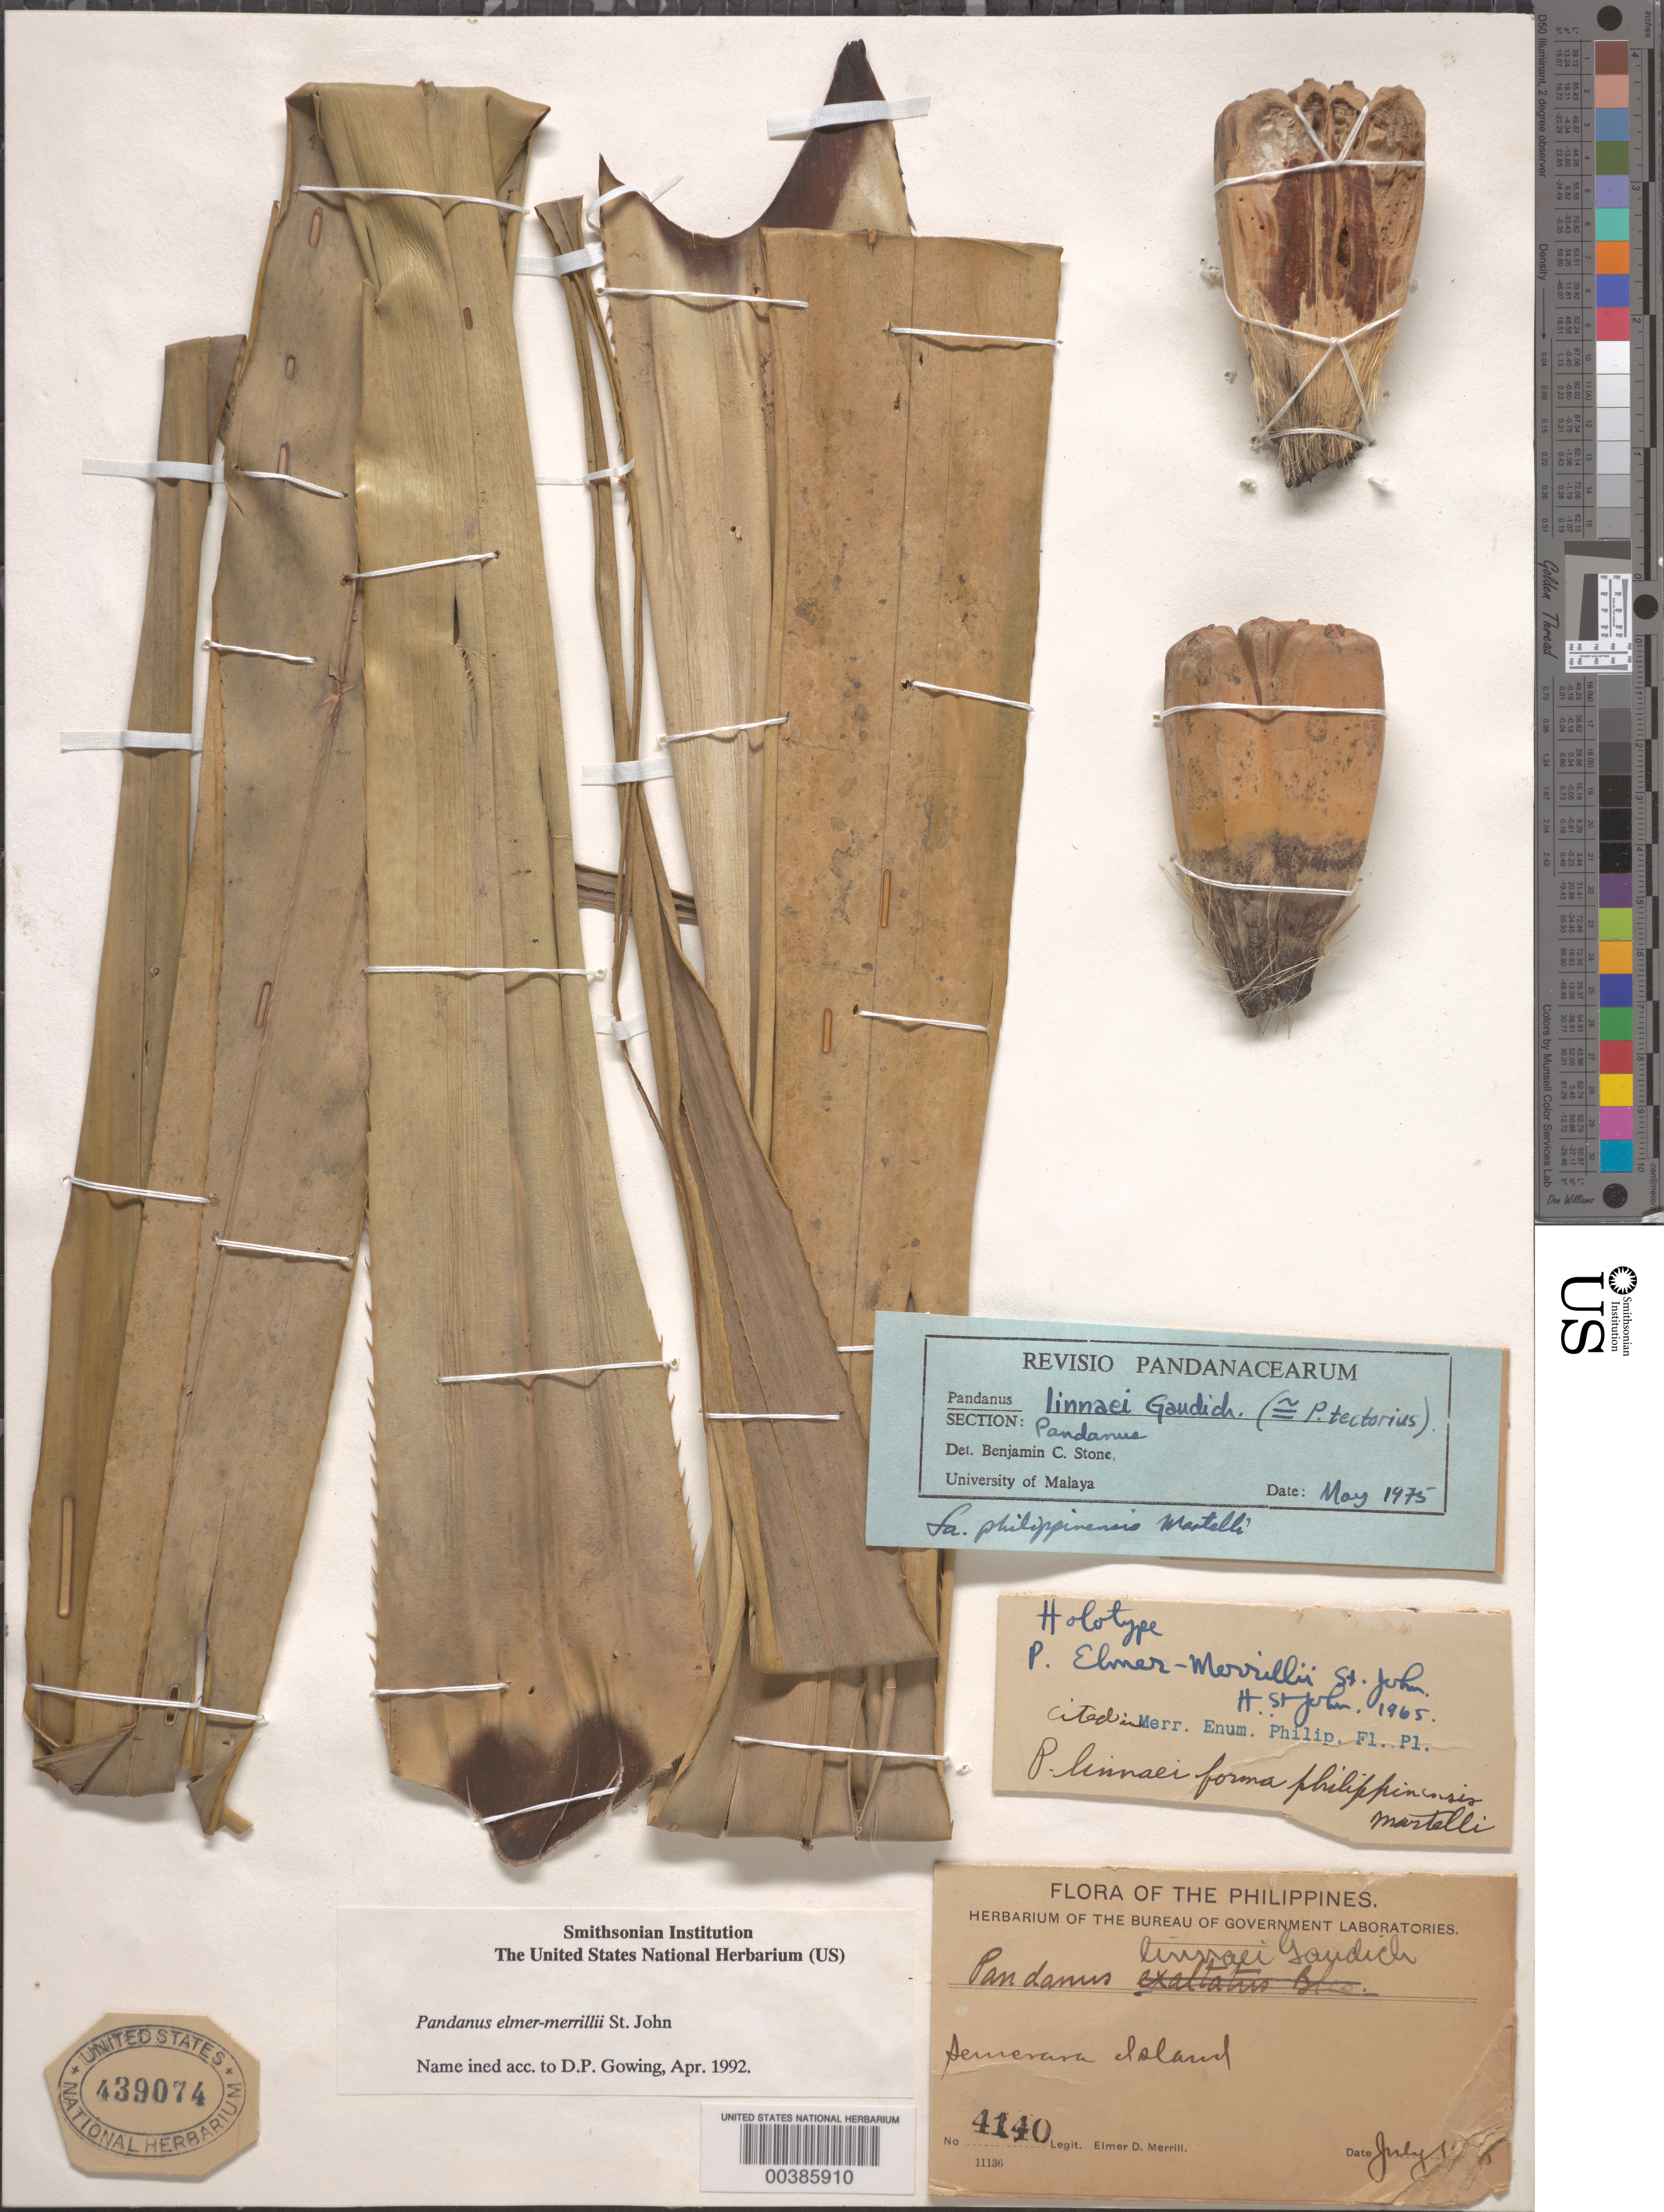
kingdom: Plantae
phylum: Tracheophyta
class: Liliopsida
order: Pandanales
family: Pandanaceae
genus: Pandanus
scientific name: Pandanus elmer-merrillii H. St. John, ined.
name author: H. St. John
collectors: E. D. Merrill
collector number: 4140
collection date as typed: Jul 19--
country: Philippines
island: Semerara ?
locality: Semenana i. [= semerara island?]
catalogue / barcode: US 439074